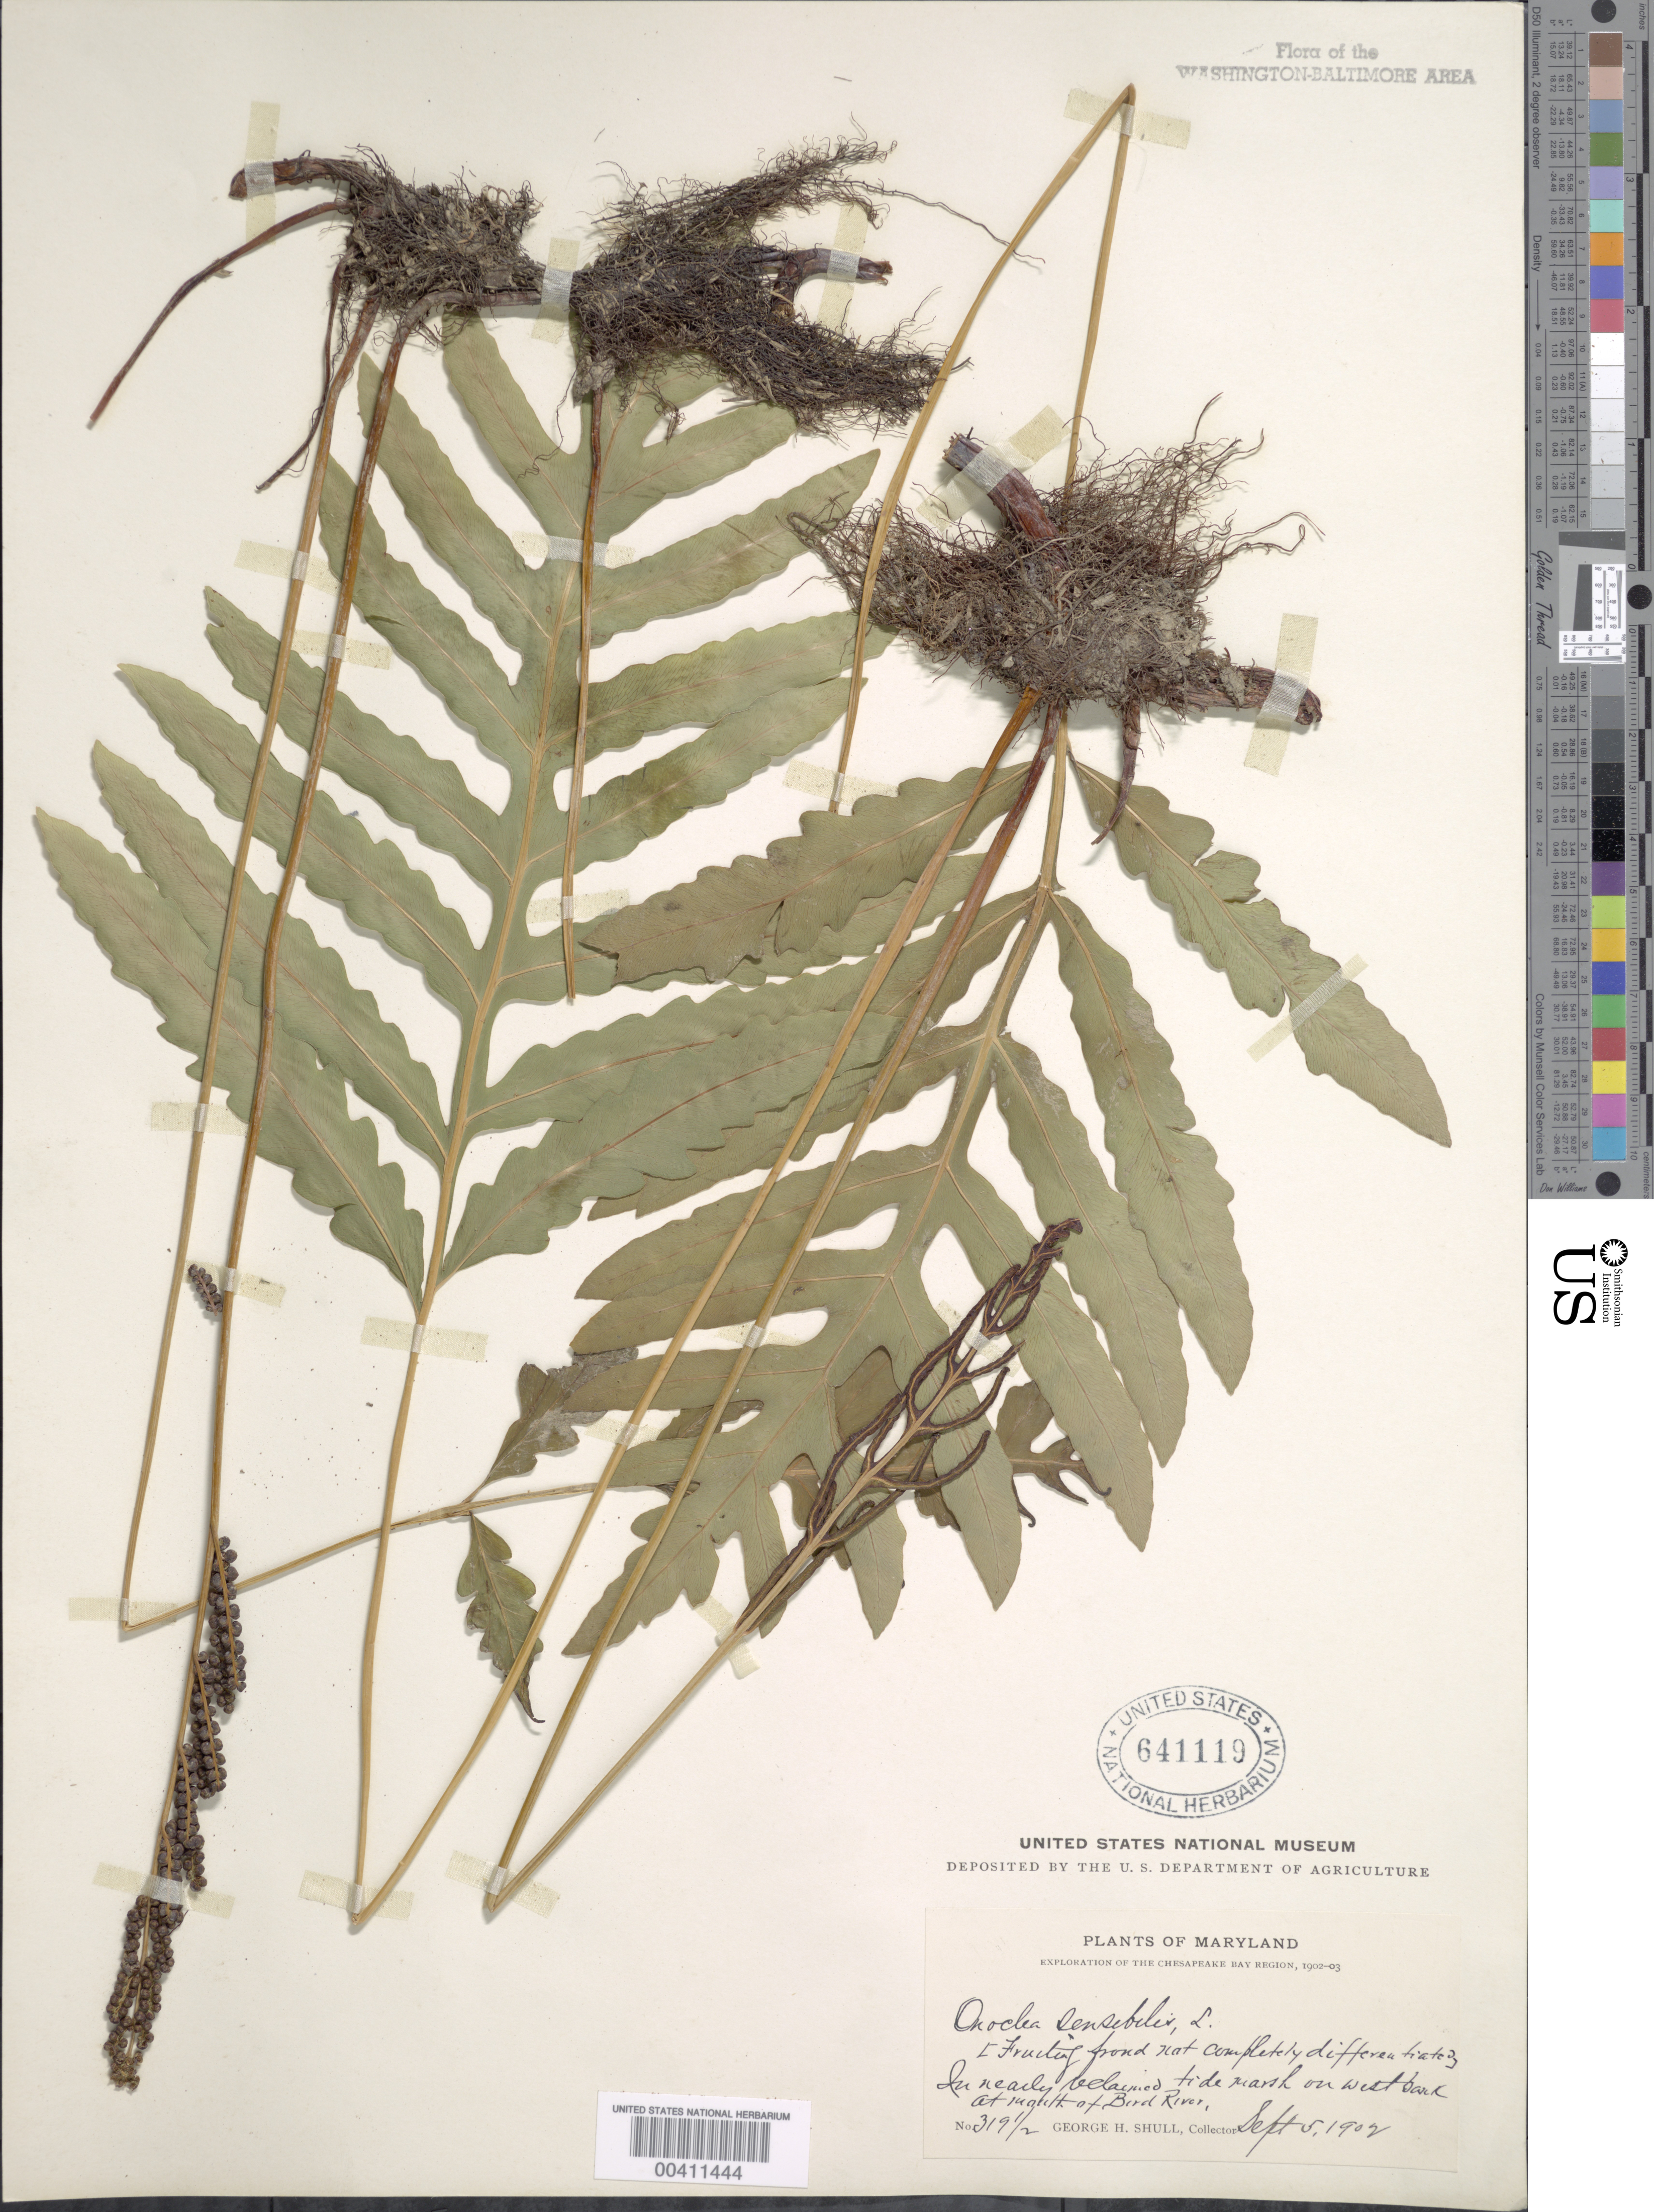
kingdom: Plantae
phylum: Tracheophyta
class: Polypodiopsida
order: Polypodiales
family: Onocleaceae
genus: Onoclea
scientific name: Onoclea sensibilis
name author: L.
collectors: G. H. Shull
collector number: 319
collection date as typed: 05 Sep 1902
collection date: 1902-09-05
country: United States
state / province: Maryland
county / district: Baltimore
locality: Bird River, Tidal Marsh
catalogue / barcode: US 641119